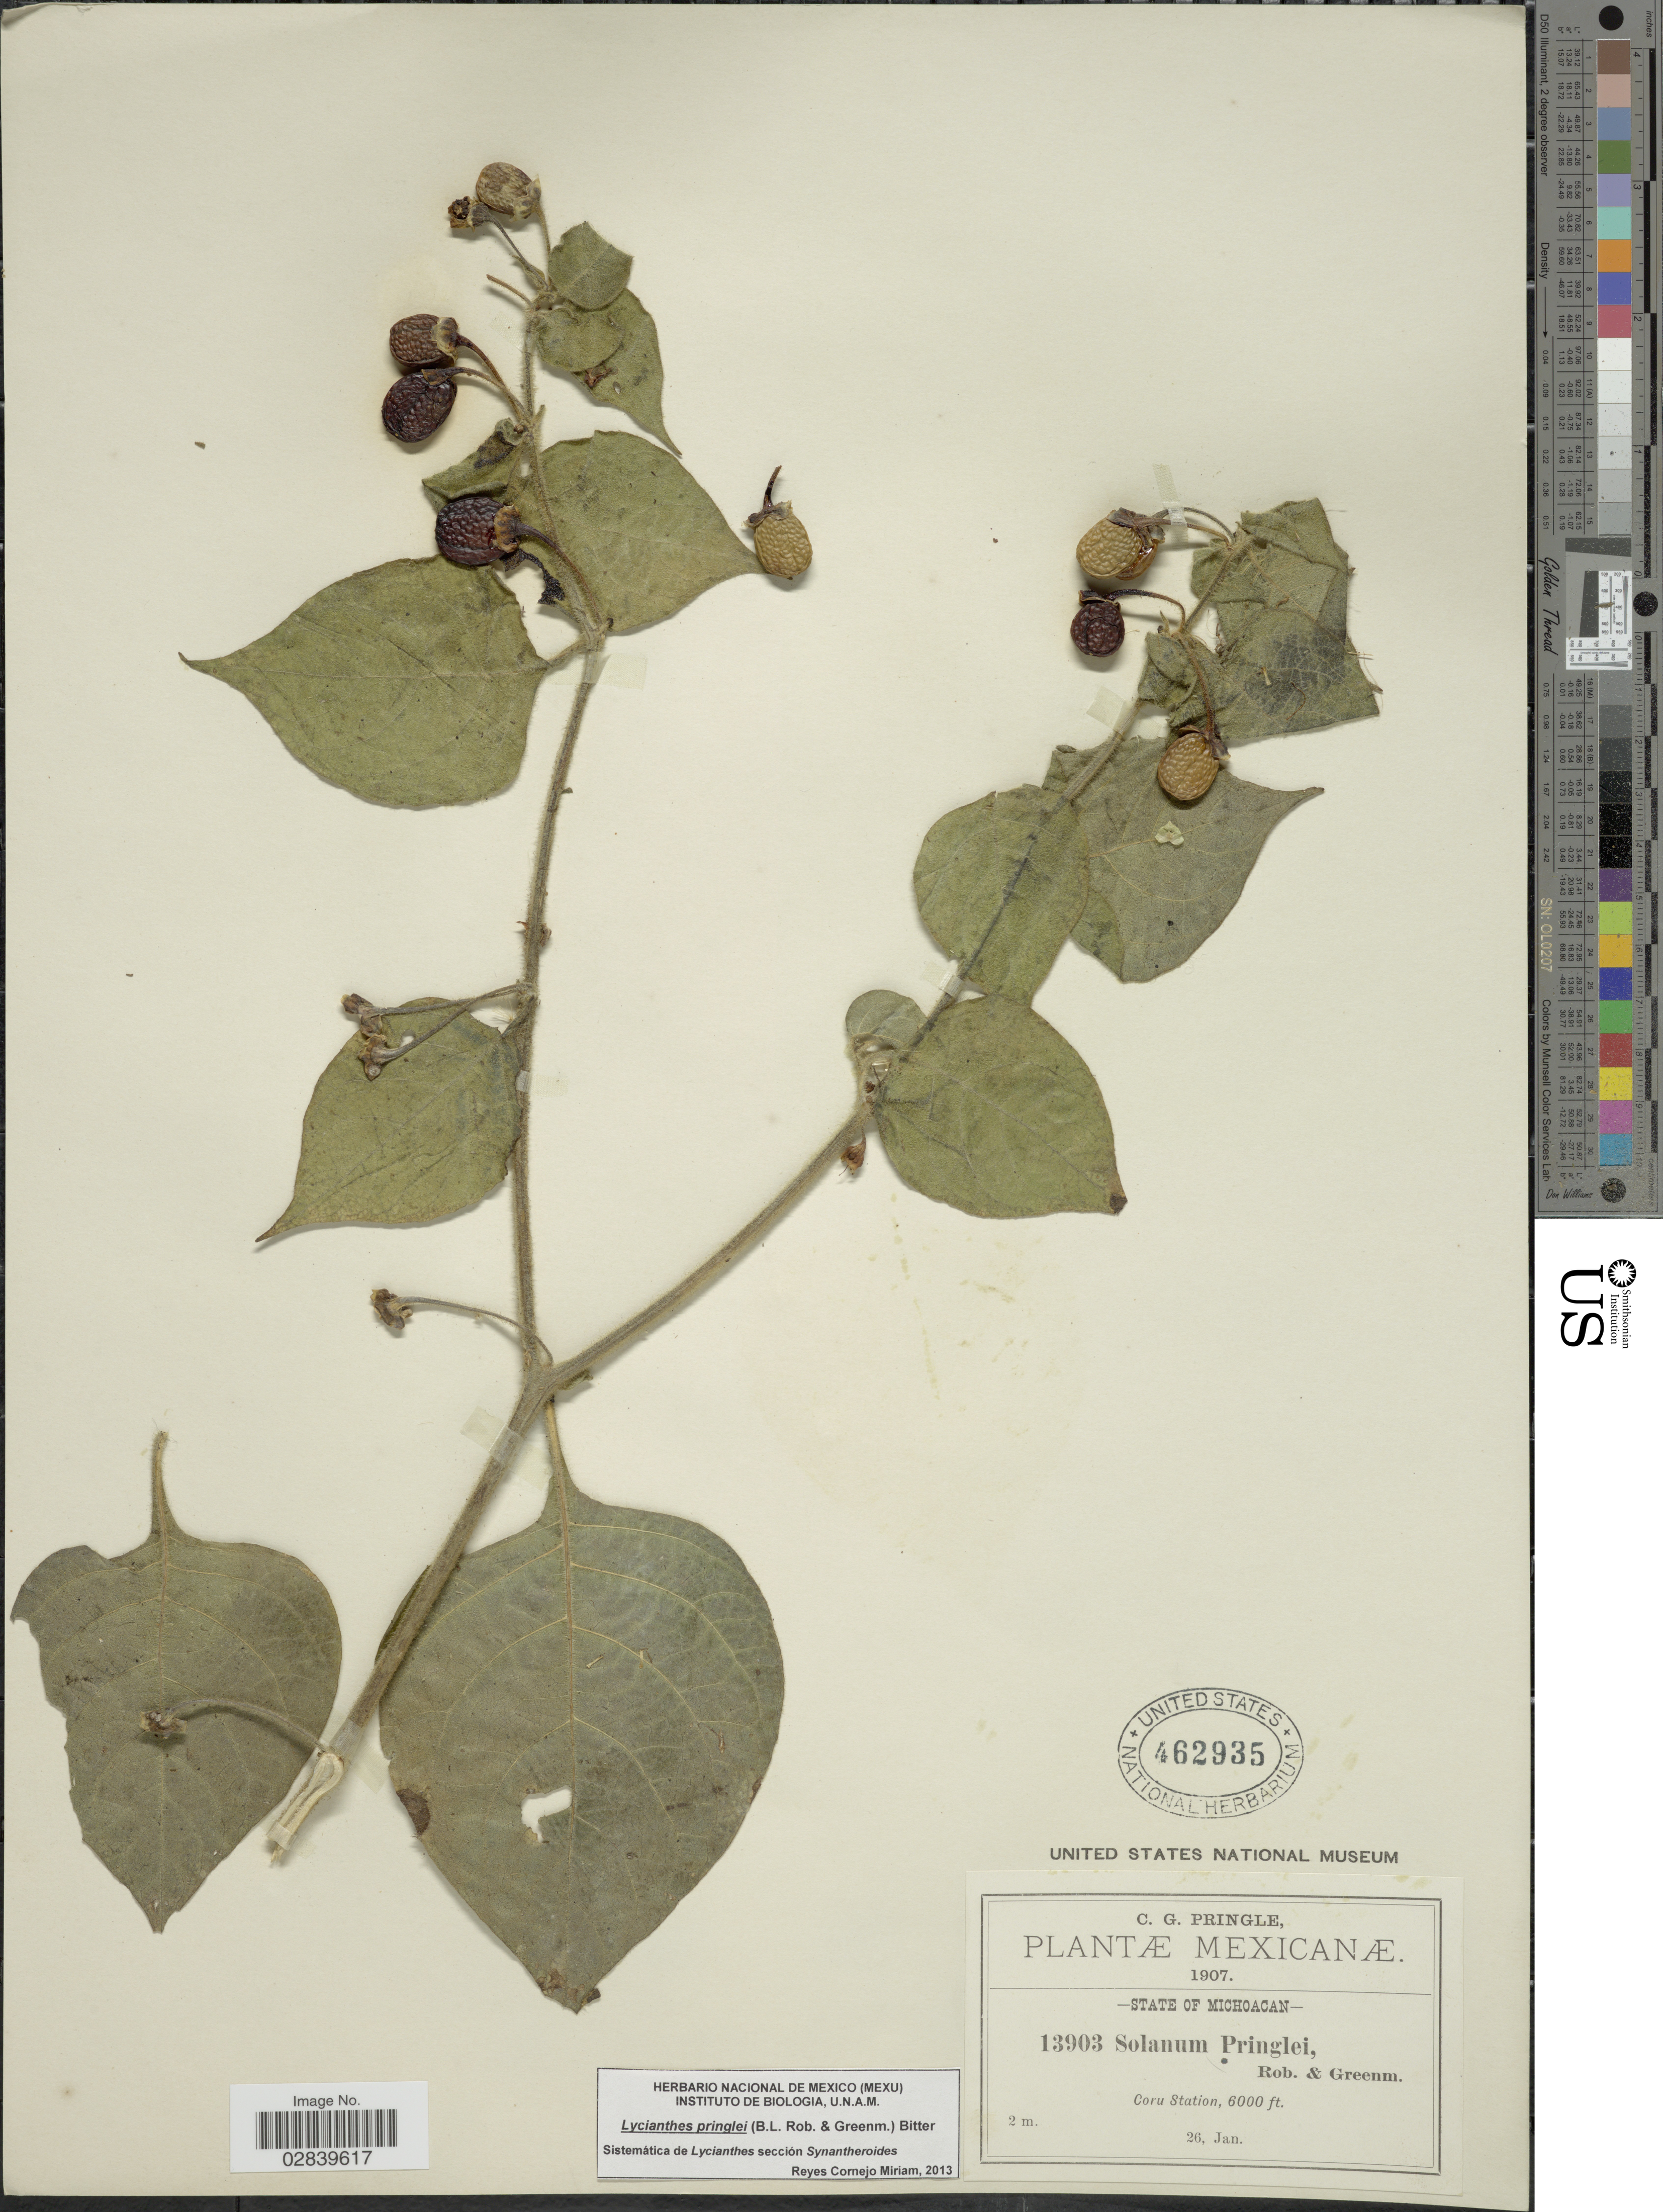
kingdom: Plantae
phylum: Tracheophyta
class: Magnoliopsida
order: Solanales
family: Solanaceae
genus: Lycianthes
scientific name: Lycianthes pringlei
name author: (B.L. Rob. & Greenm.) Bitter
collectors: C. G. Pringle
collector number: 13903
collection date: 1907-01-26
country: Mexico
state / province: Michoacán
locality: Coru Station.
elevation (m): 1829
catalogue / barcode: US 462935